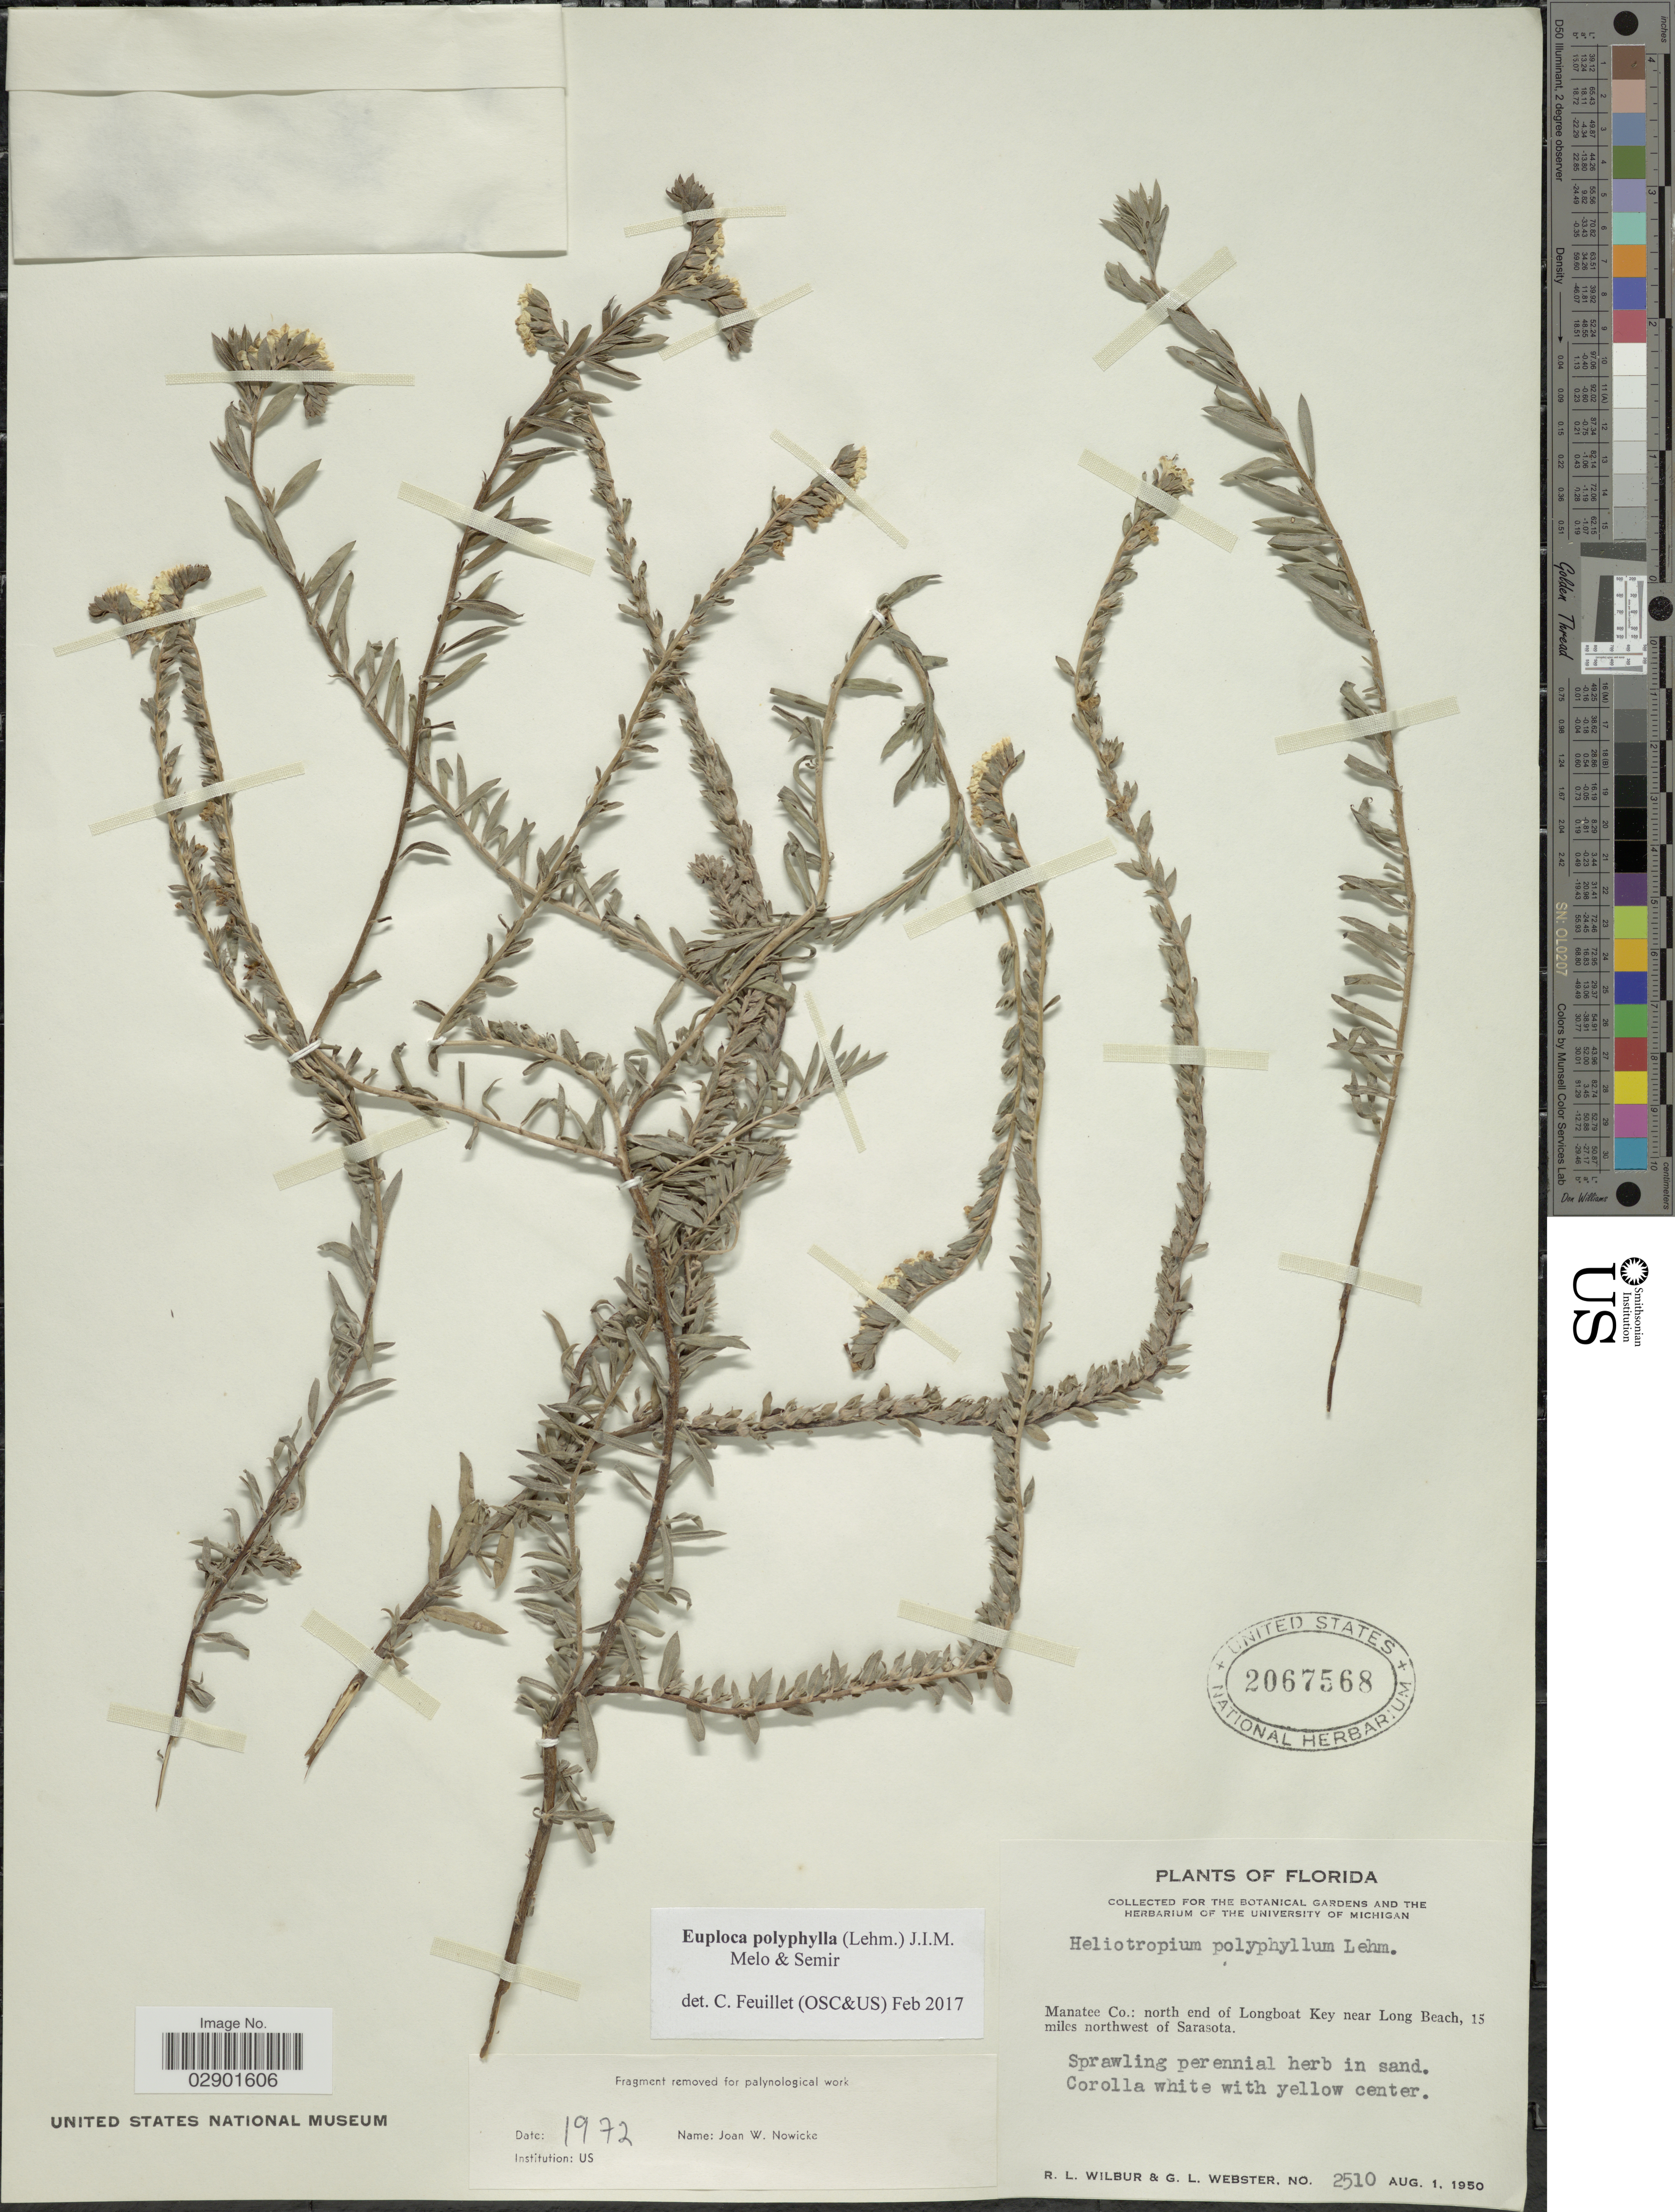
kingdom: Plantae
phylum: Tracheophyta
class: Magnoliopsida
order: Boraginales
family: Heliotropiaceae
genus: Euploca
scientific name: Euploca polyphylla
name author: (Lehm.) J.I.M. Melo & Semir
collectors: R. L. Wilbur & G. L. Webster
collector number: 2510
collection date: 1950-08-01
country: United States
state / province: Florida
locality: Manatee Co.: north end of Longboat Key near Long Beach, 15 miles northwest of Sarasota.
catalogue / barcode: US 2067568